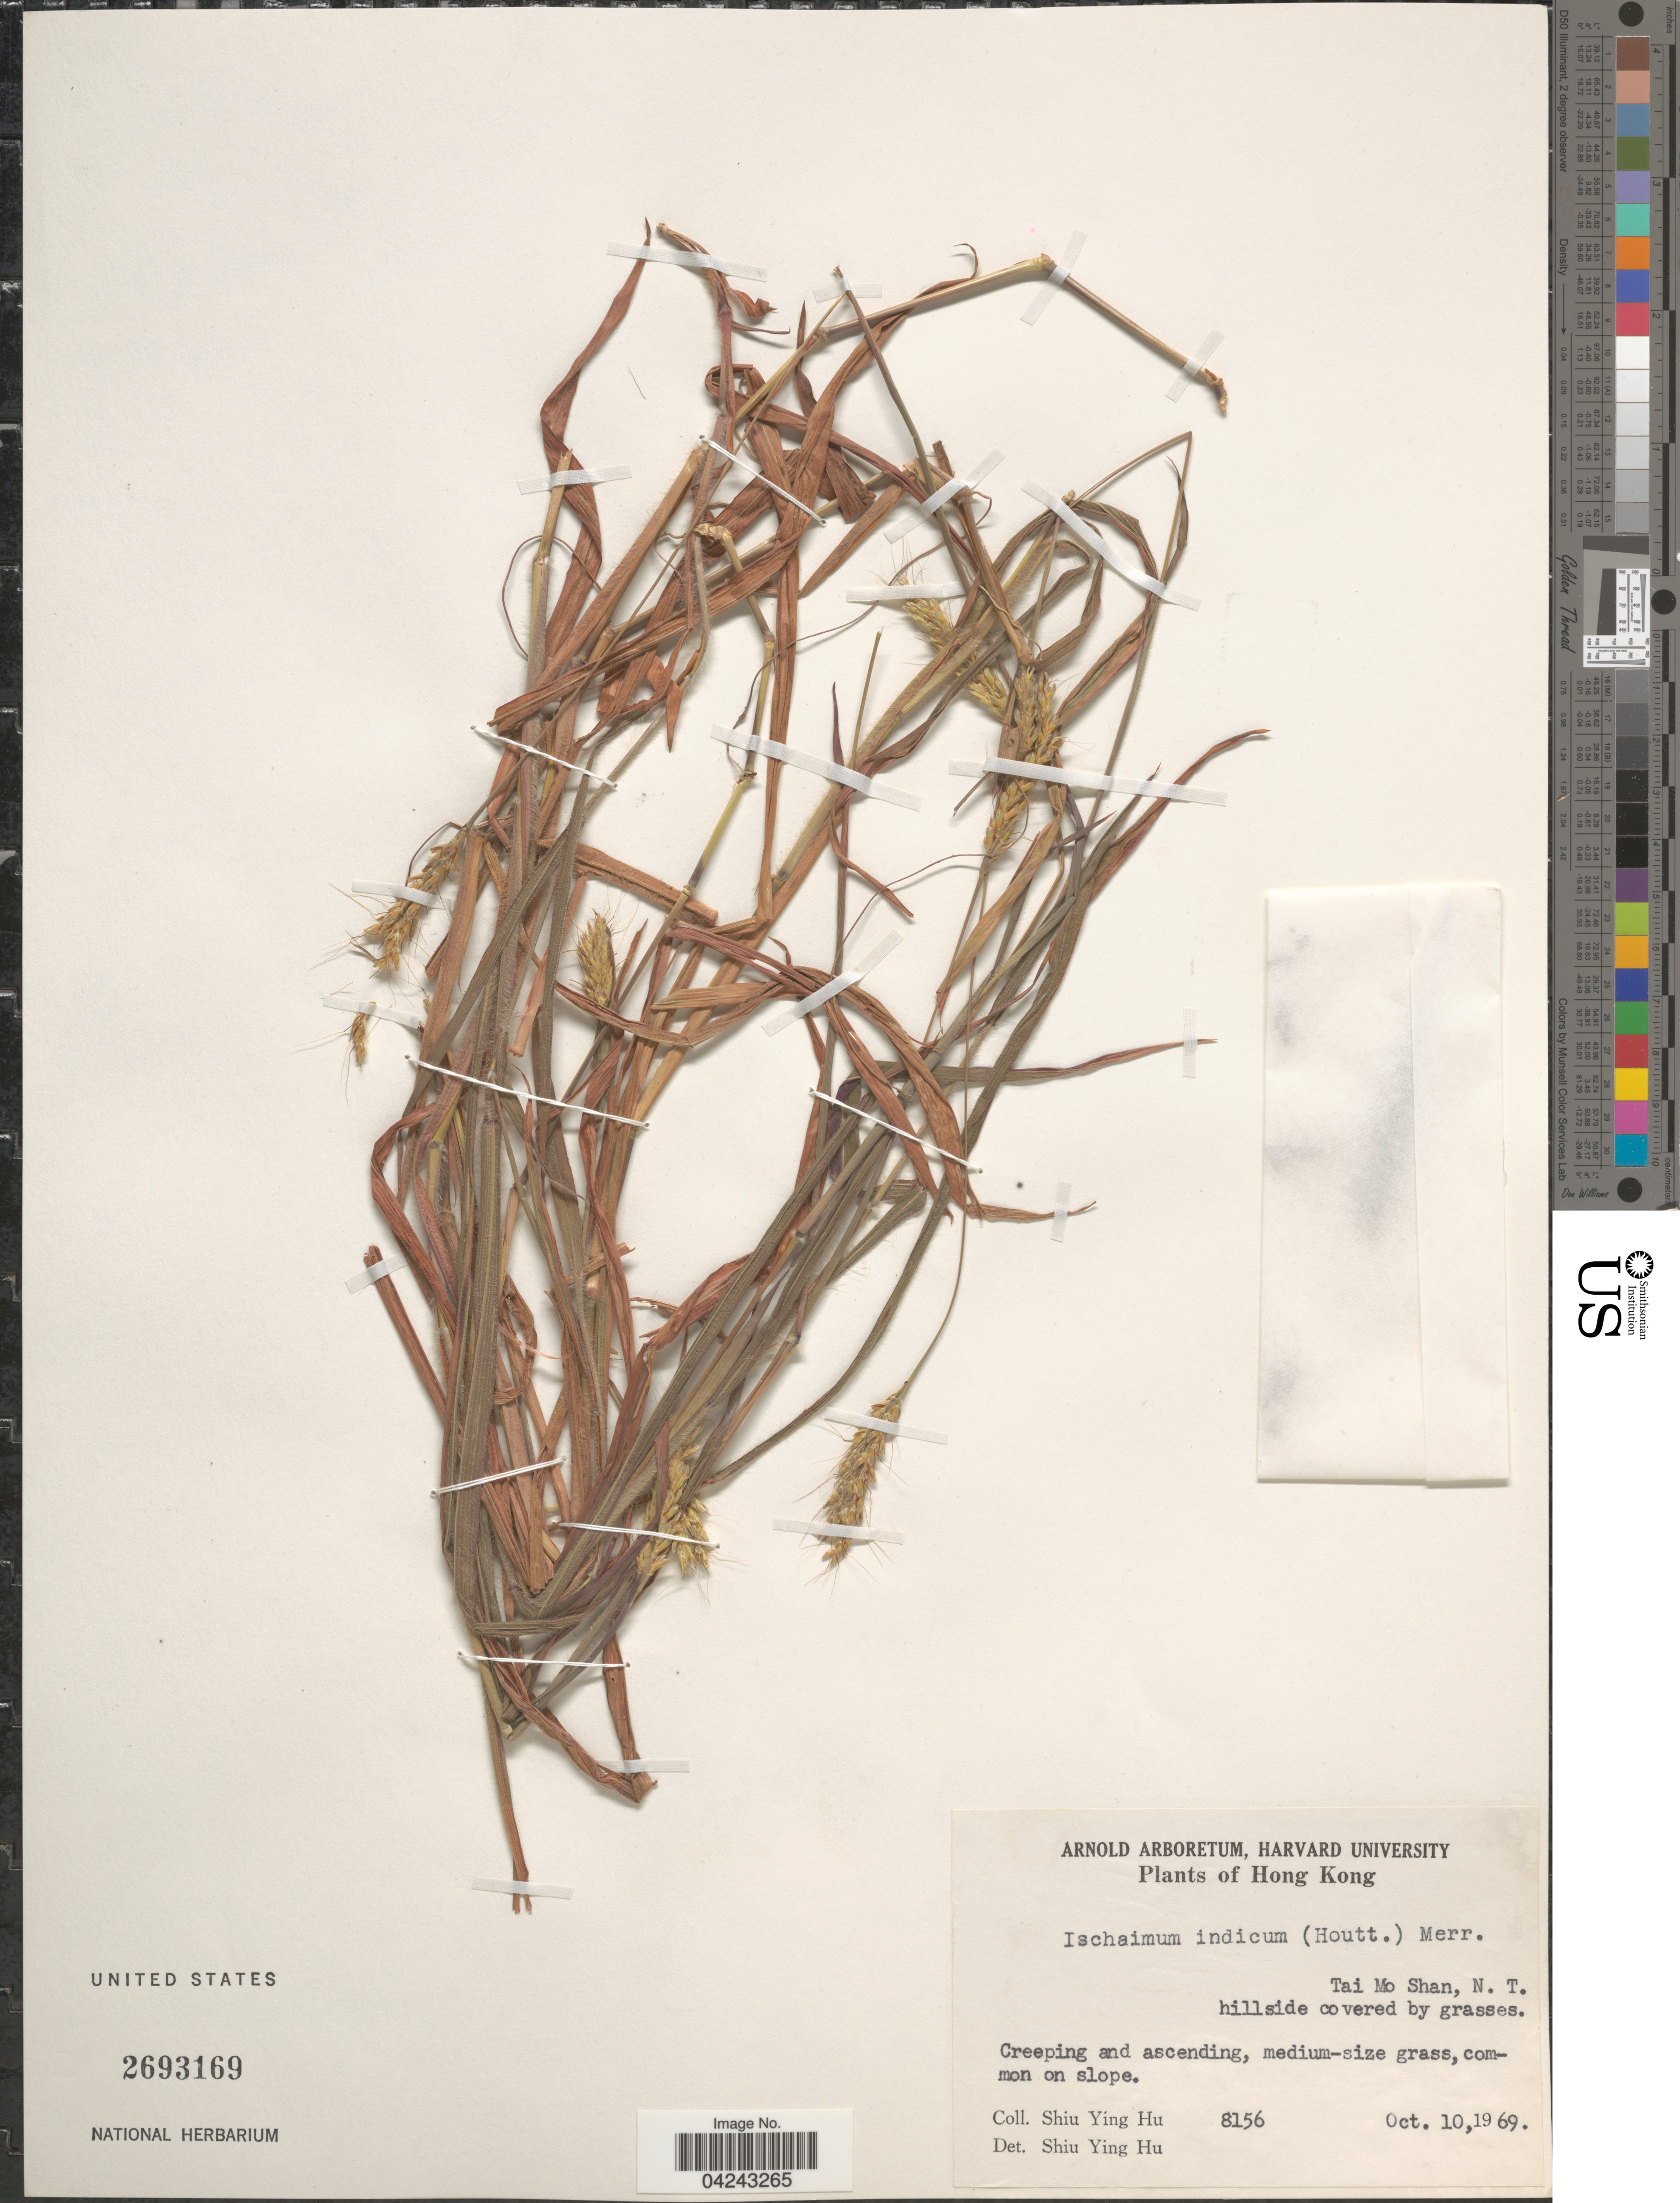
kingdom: Plantae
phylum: Tracheophyta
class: Liliopsida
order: Poales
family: Poaceae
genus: Ischaemum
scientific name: Ischaemum ciliare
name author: Retz.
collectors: S. Y. Hu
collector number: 8156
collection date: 1969-10-10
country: China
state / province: Hong Kong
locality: Tai Mo Shan, N. T.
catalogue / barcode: US 2693169